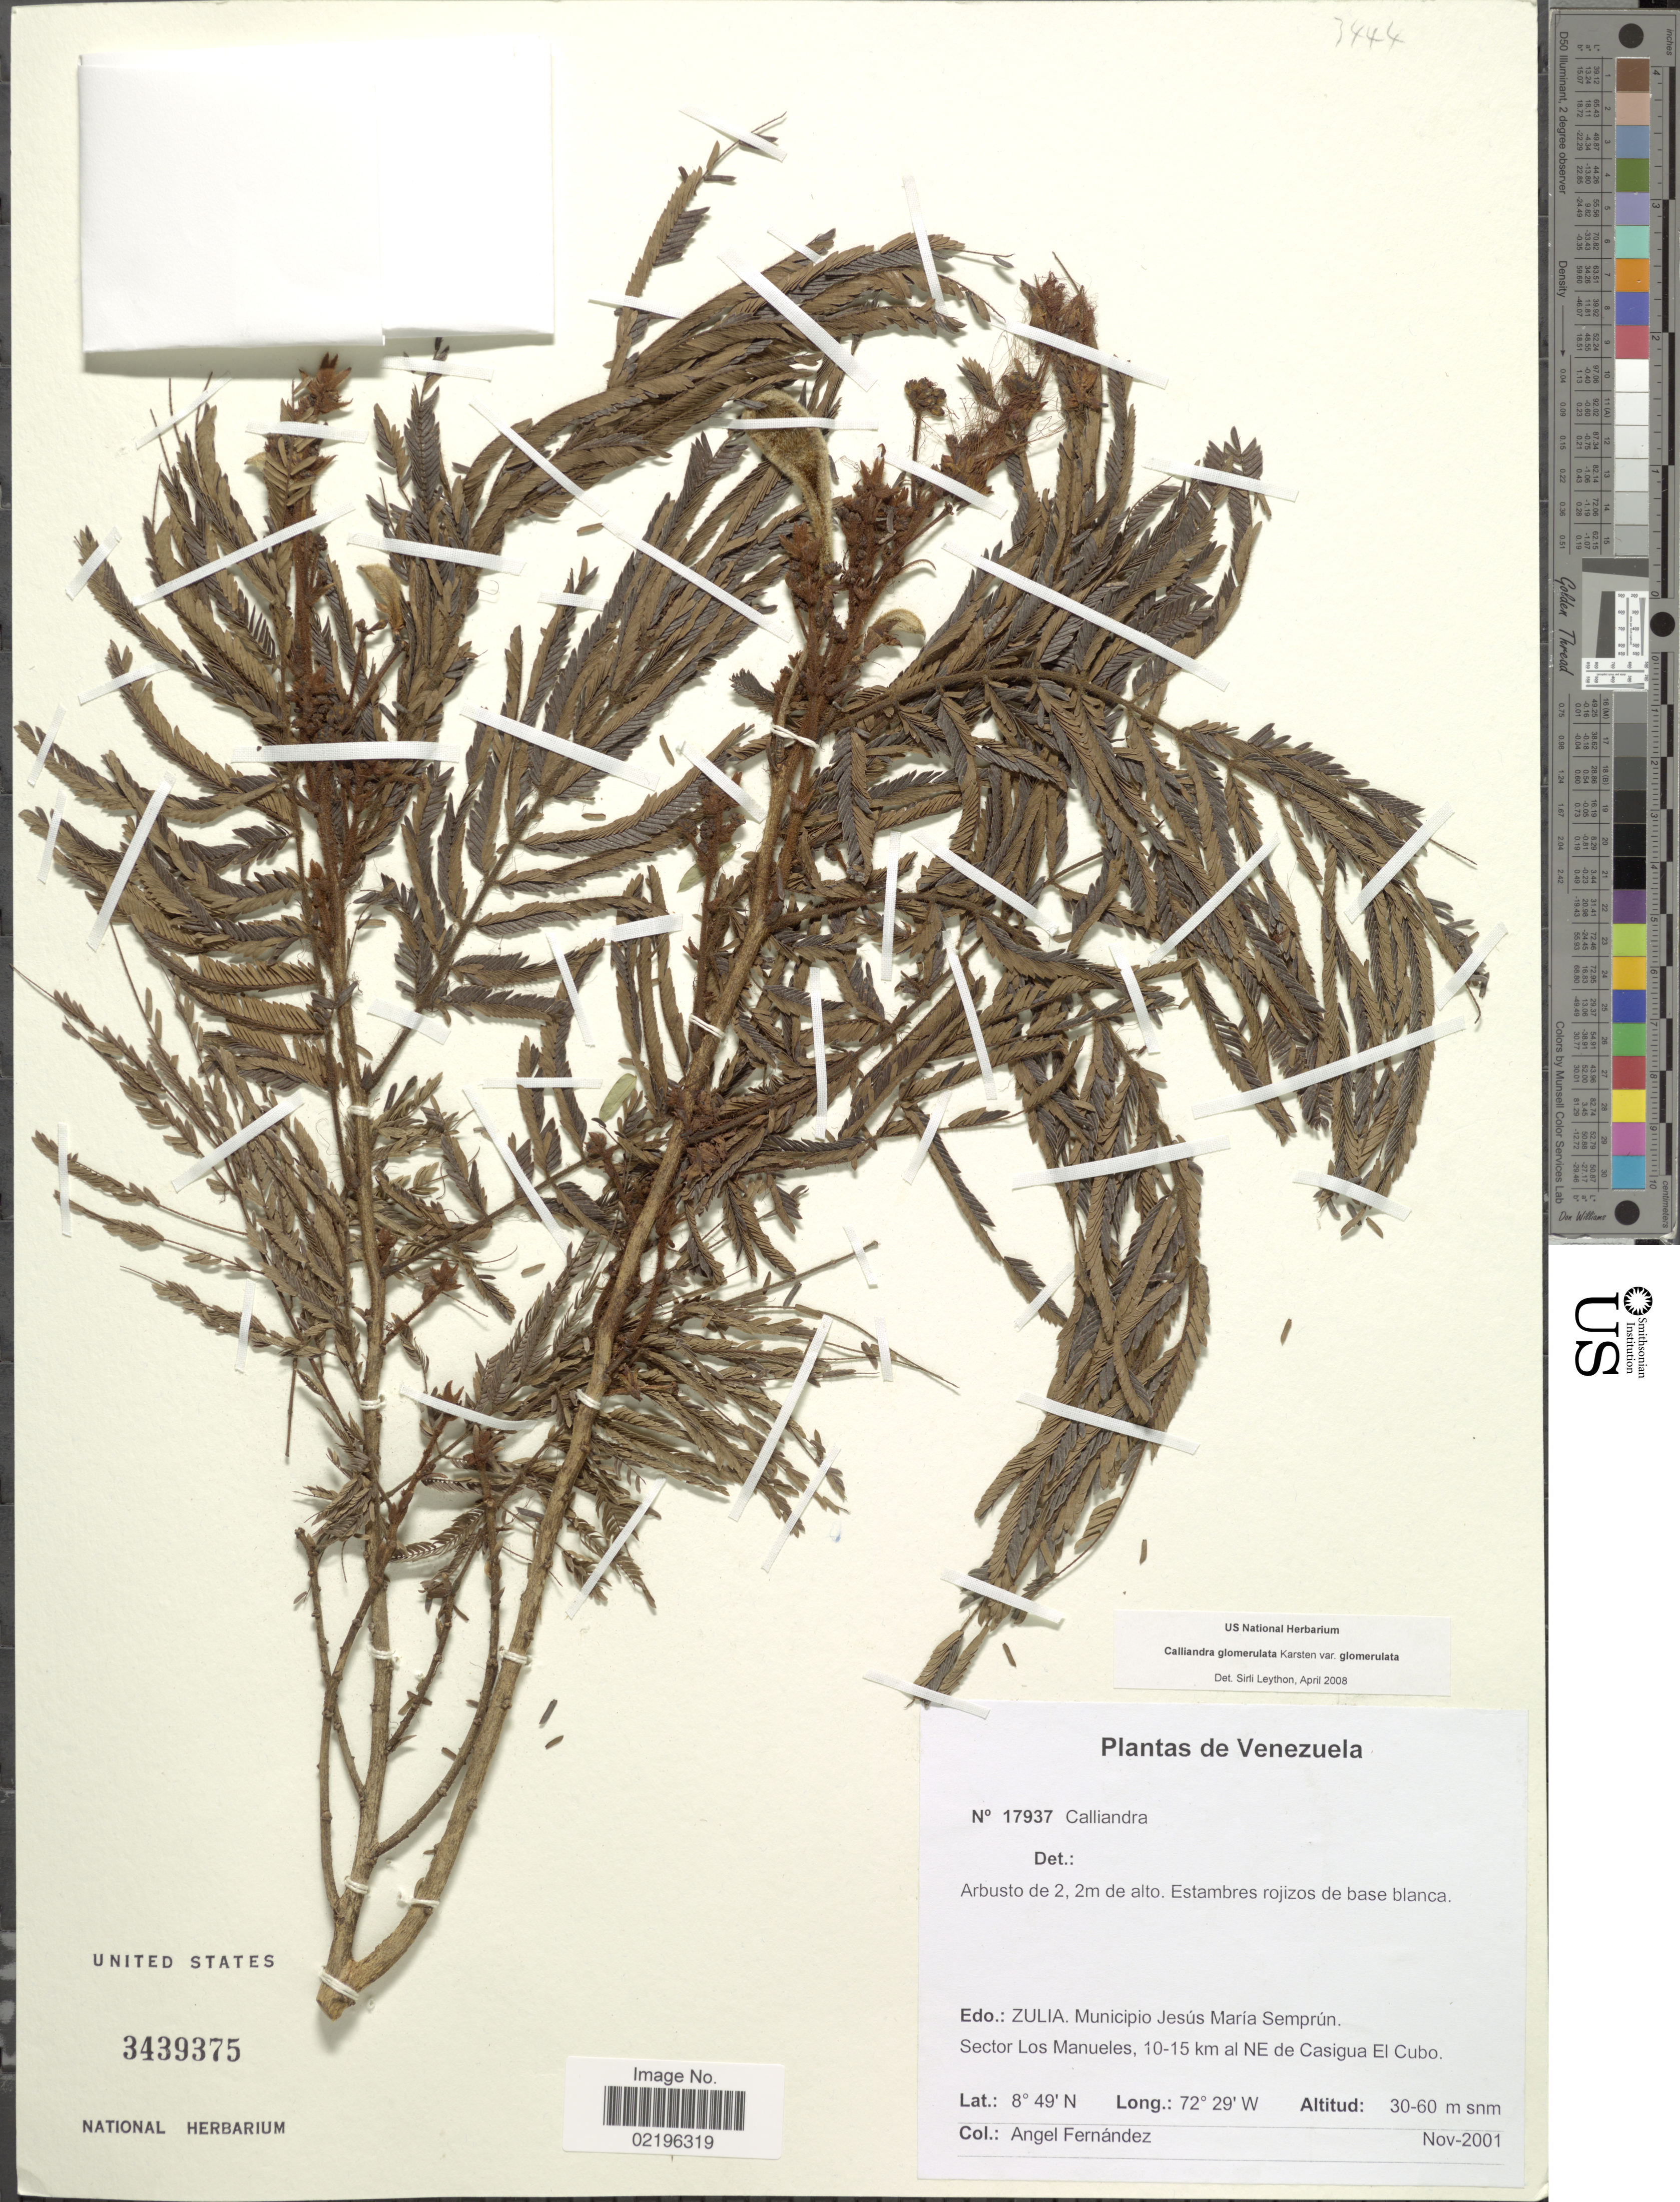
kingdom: Plantae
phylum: Tracheophyta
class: Magnoliopsida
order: Fabales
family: Fabaceae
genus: Calliandra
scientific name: Calliandra glomerulata var. glomerulata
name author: H. Karst.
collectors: Á. Fernández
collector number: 17937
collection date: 2001-11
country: Venezuela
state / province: Zulia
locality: Edo. Zulia, Municipio Jesus Maria Semprun. Sector Los Manuales, 10-15 km al NE de Casigua El Cubo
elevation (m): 30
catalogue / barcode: US 3439375